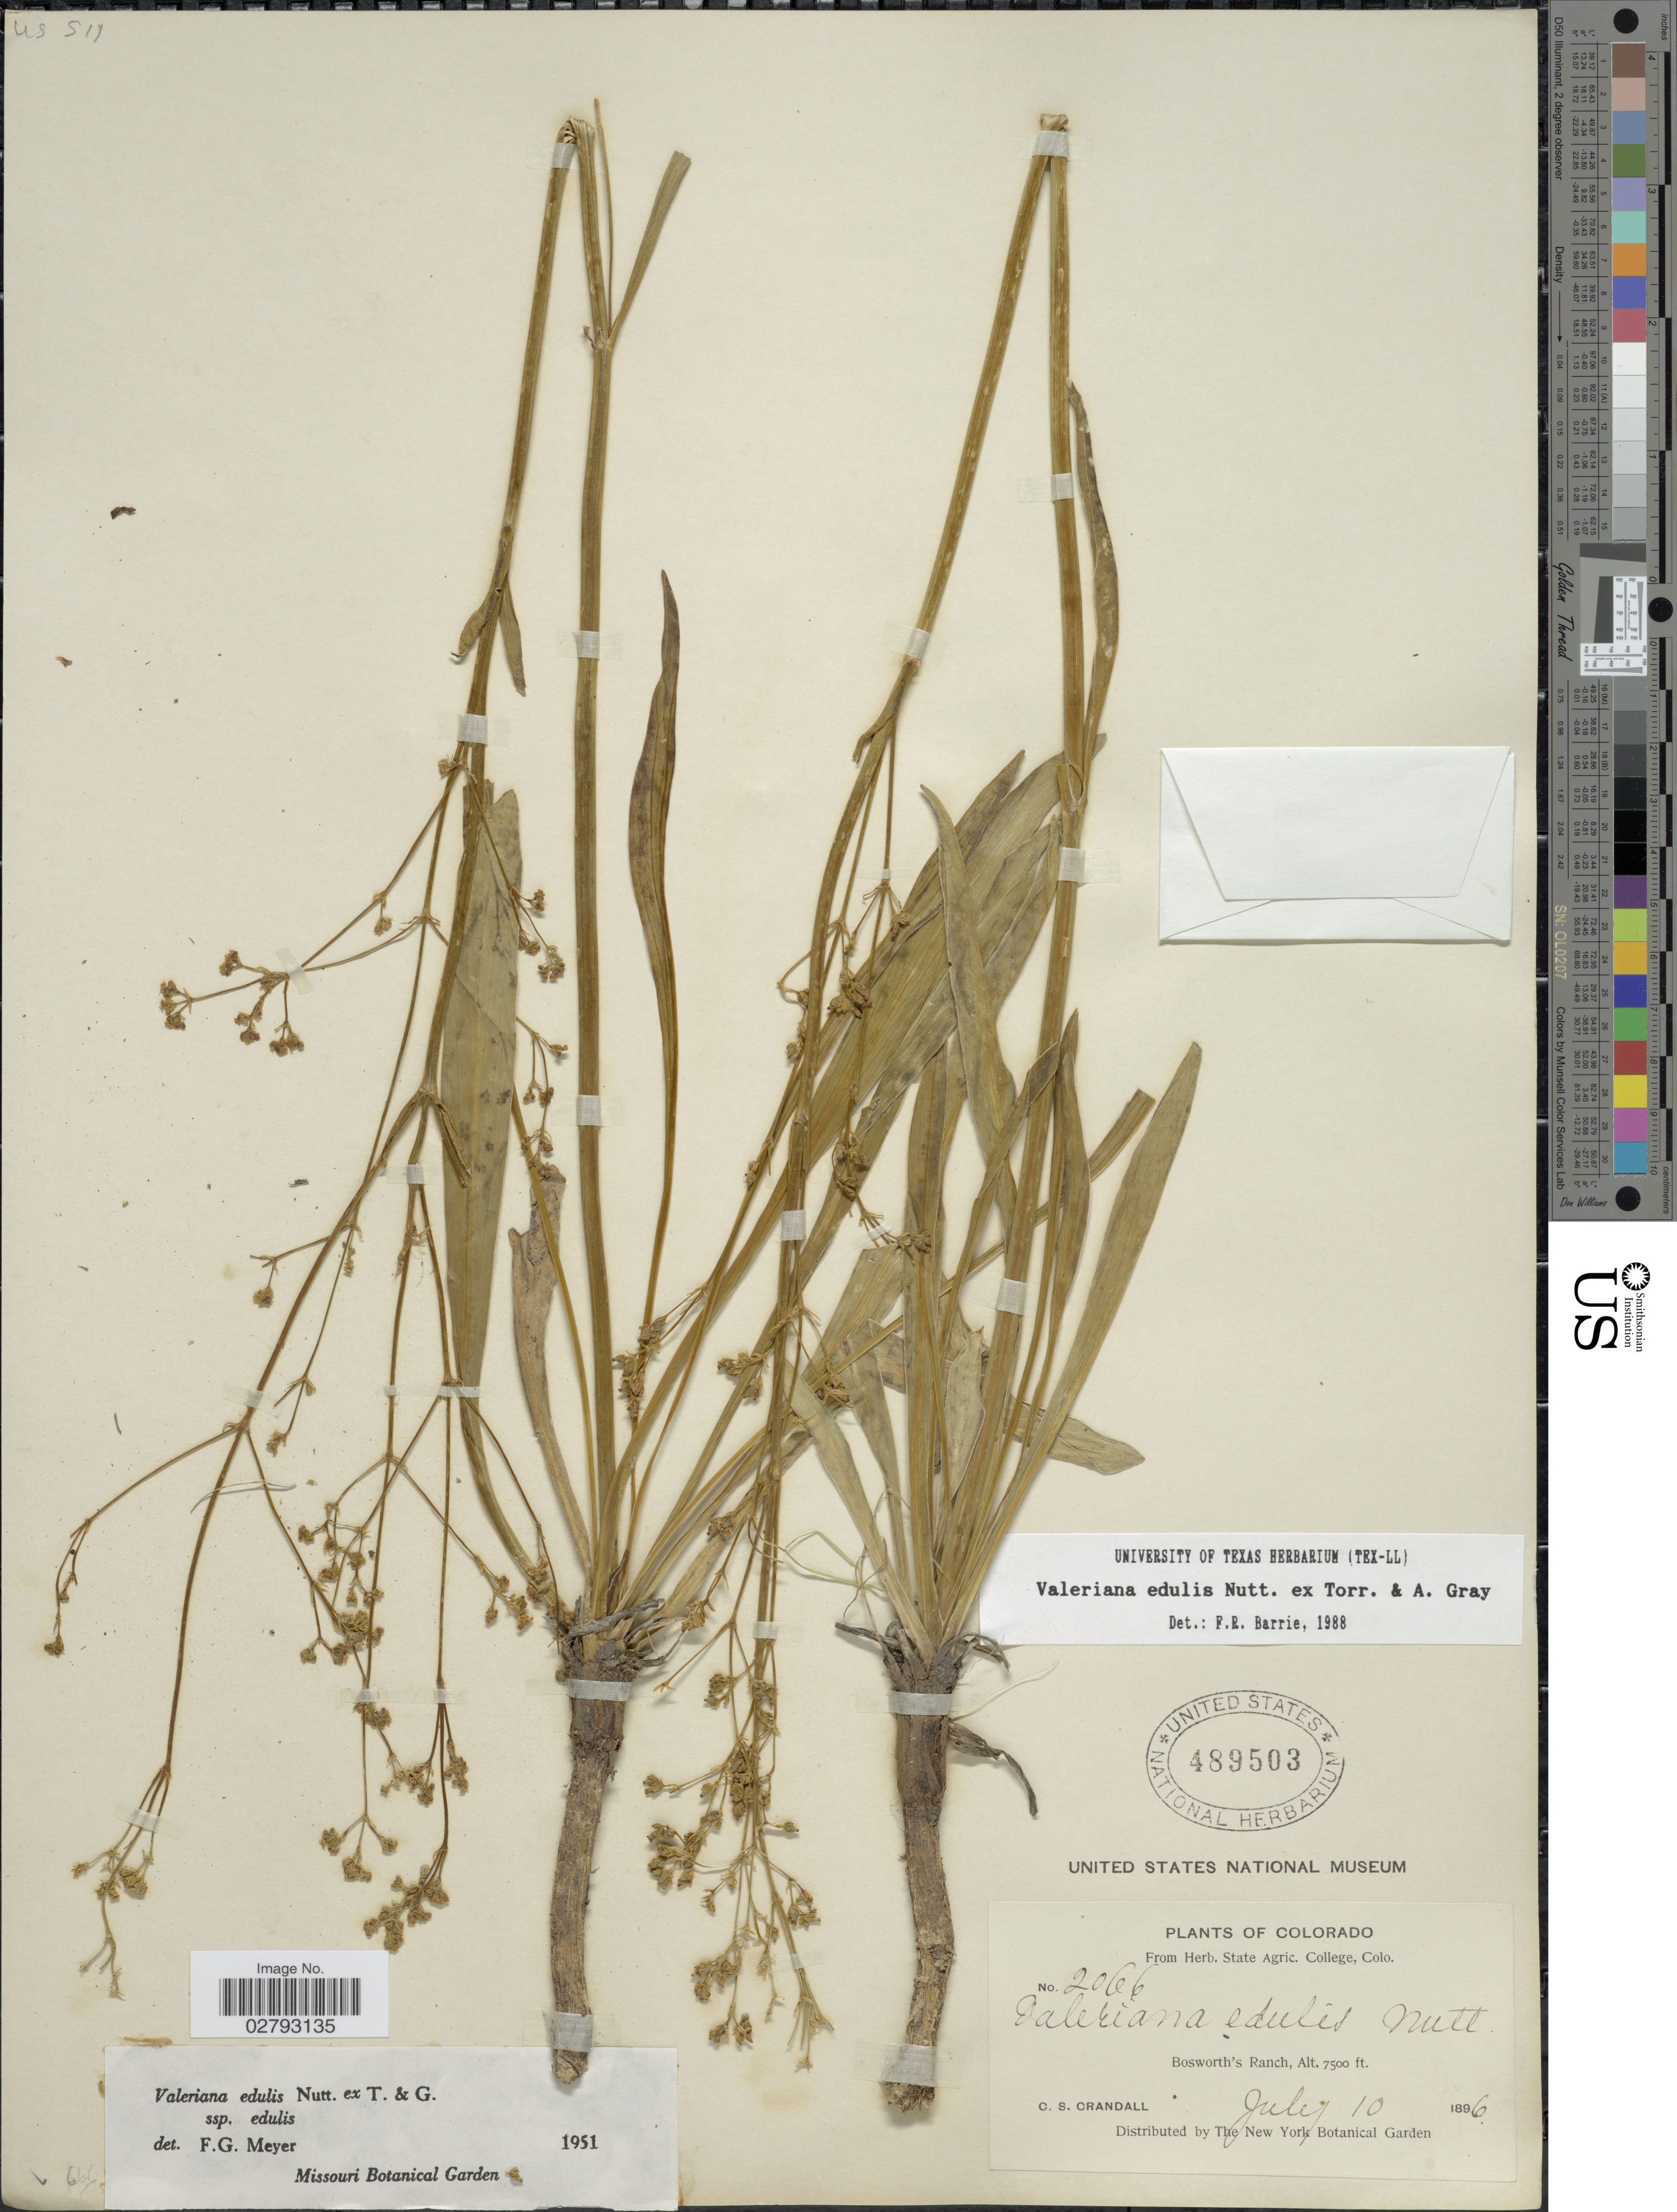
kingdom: Plantae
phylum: Tracheophyta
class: Magnoliopsida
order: Dipsacales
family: Caprifoliaceae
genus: Valeriana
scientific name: Valeriana edulis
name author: Nutt.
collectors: C. Crandall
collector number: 2066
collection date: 1896-07-10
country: United States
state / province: Colorado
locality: Bosworth's Ranch.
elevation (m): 2286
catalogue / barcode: US 489503